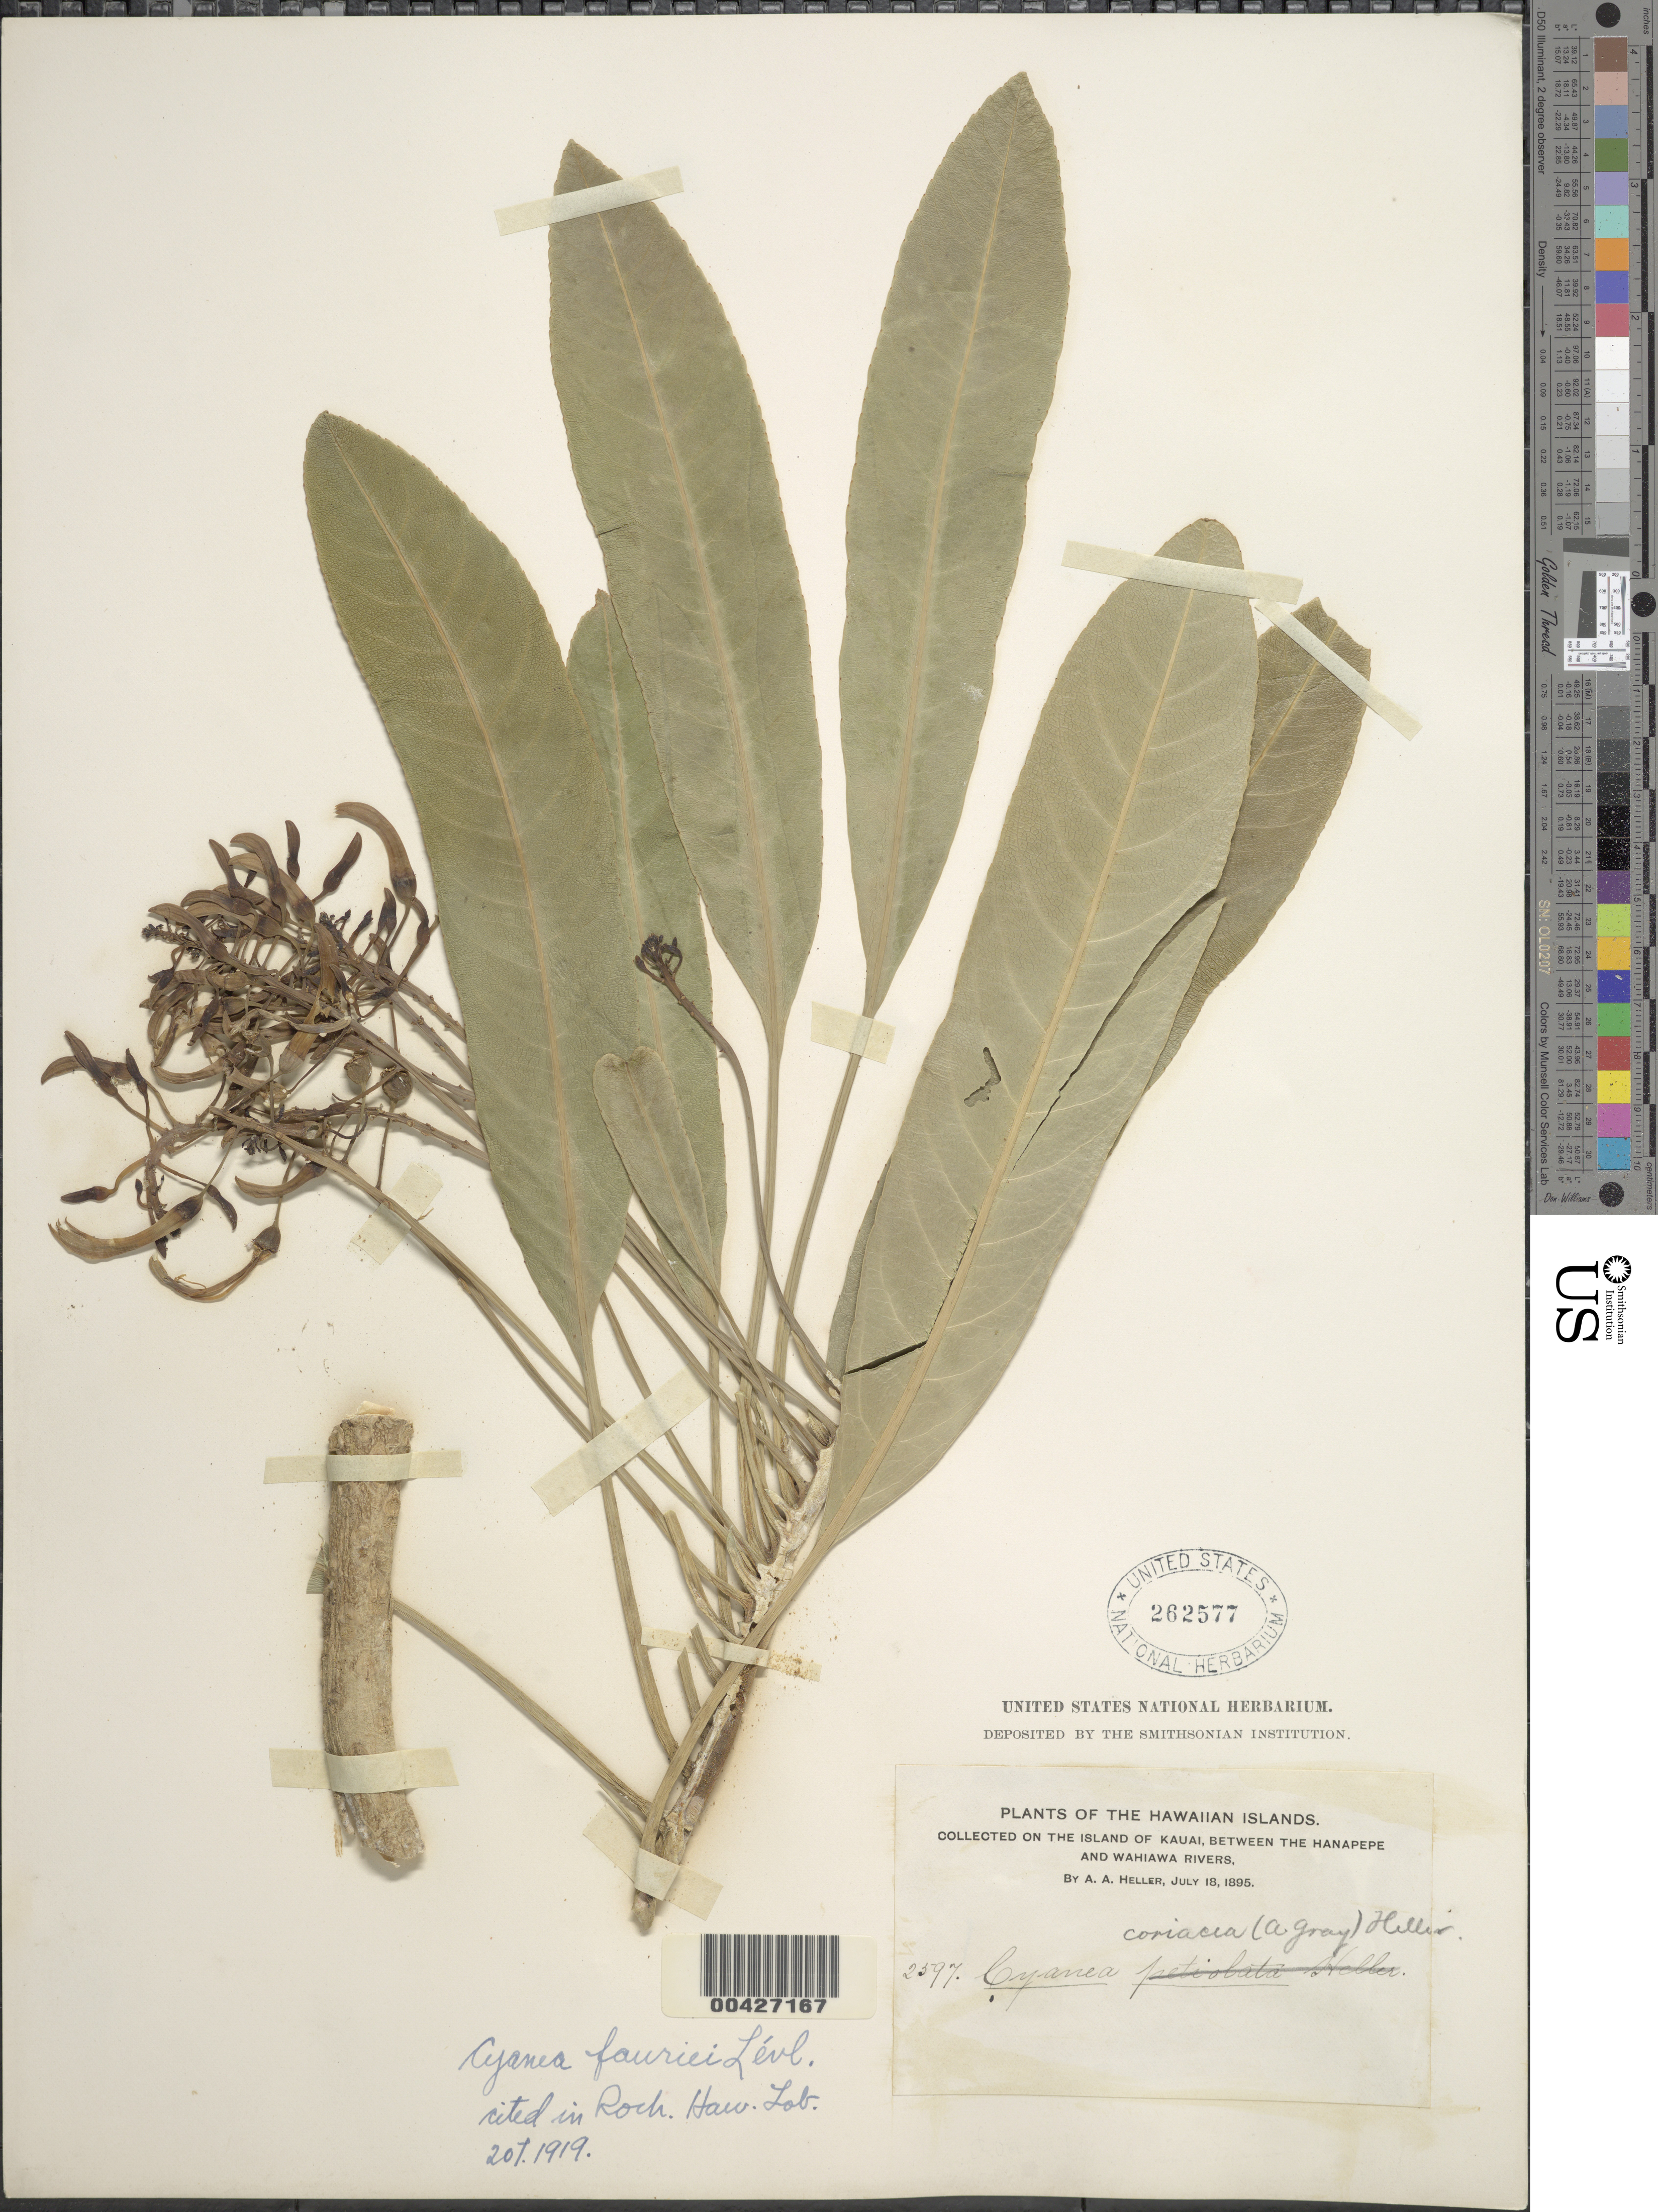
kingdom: Plantae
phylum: Tracheophyta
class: Magnoliopsida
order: Asterales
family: Campanulaceae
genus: Cyanea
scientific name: Cyanea coriacea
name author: (A. Gray) Hillebr.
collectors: A. A. Heller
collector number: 2597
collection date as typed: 18 Jul 1895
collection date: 1895-07-18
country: United States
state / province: Hawaii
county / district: Kauai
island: Kaua'i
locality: Between the Hanapepe and Wahiawa Rivers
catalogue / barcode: US 262577